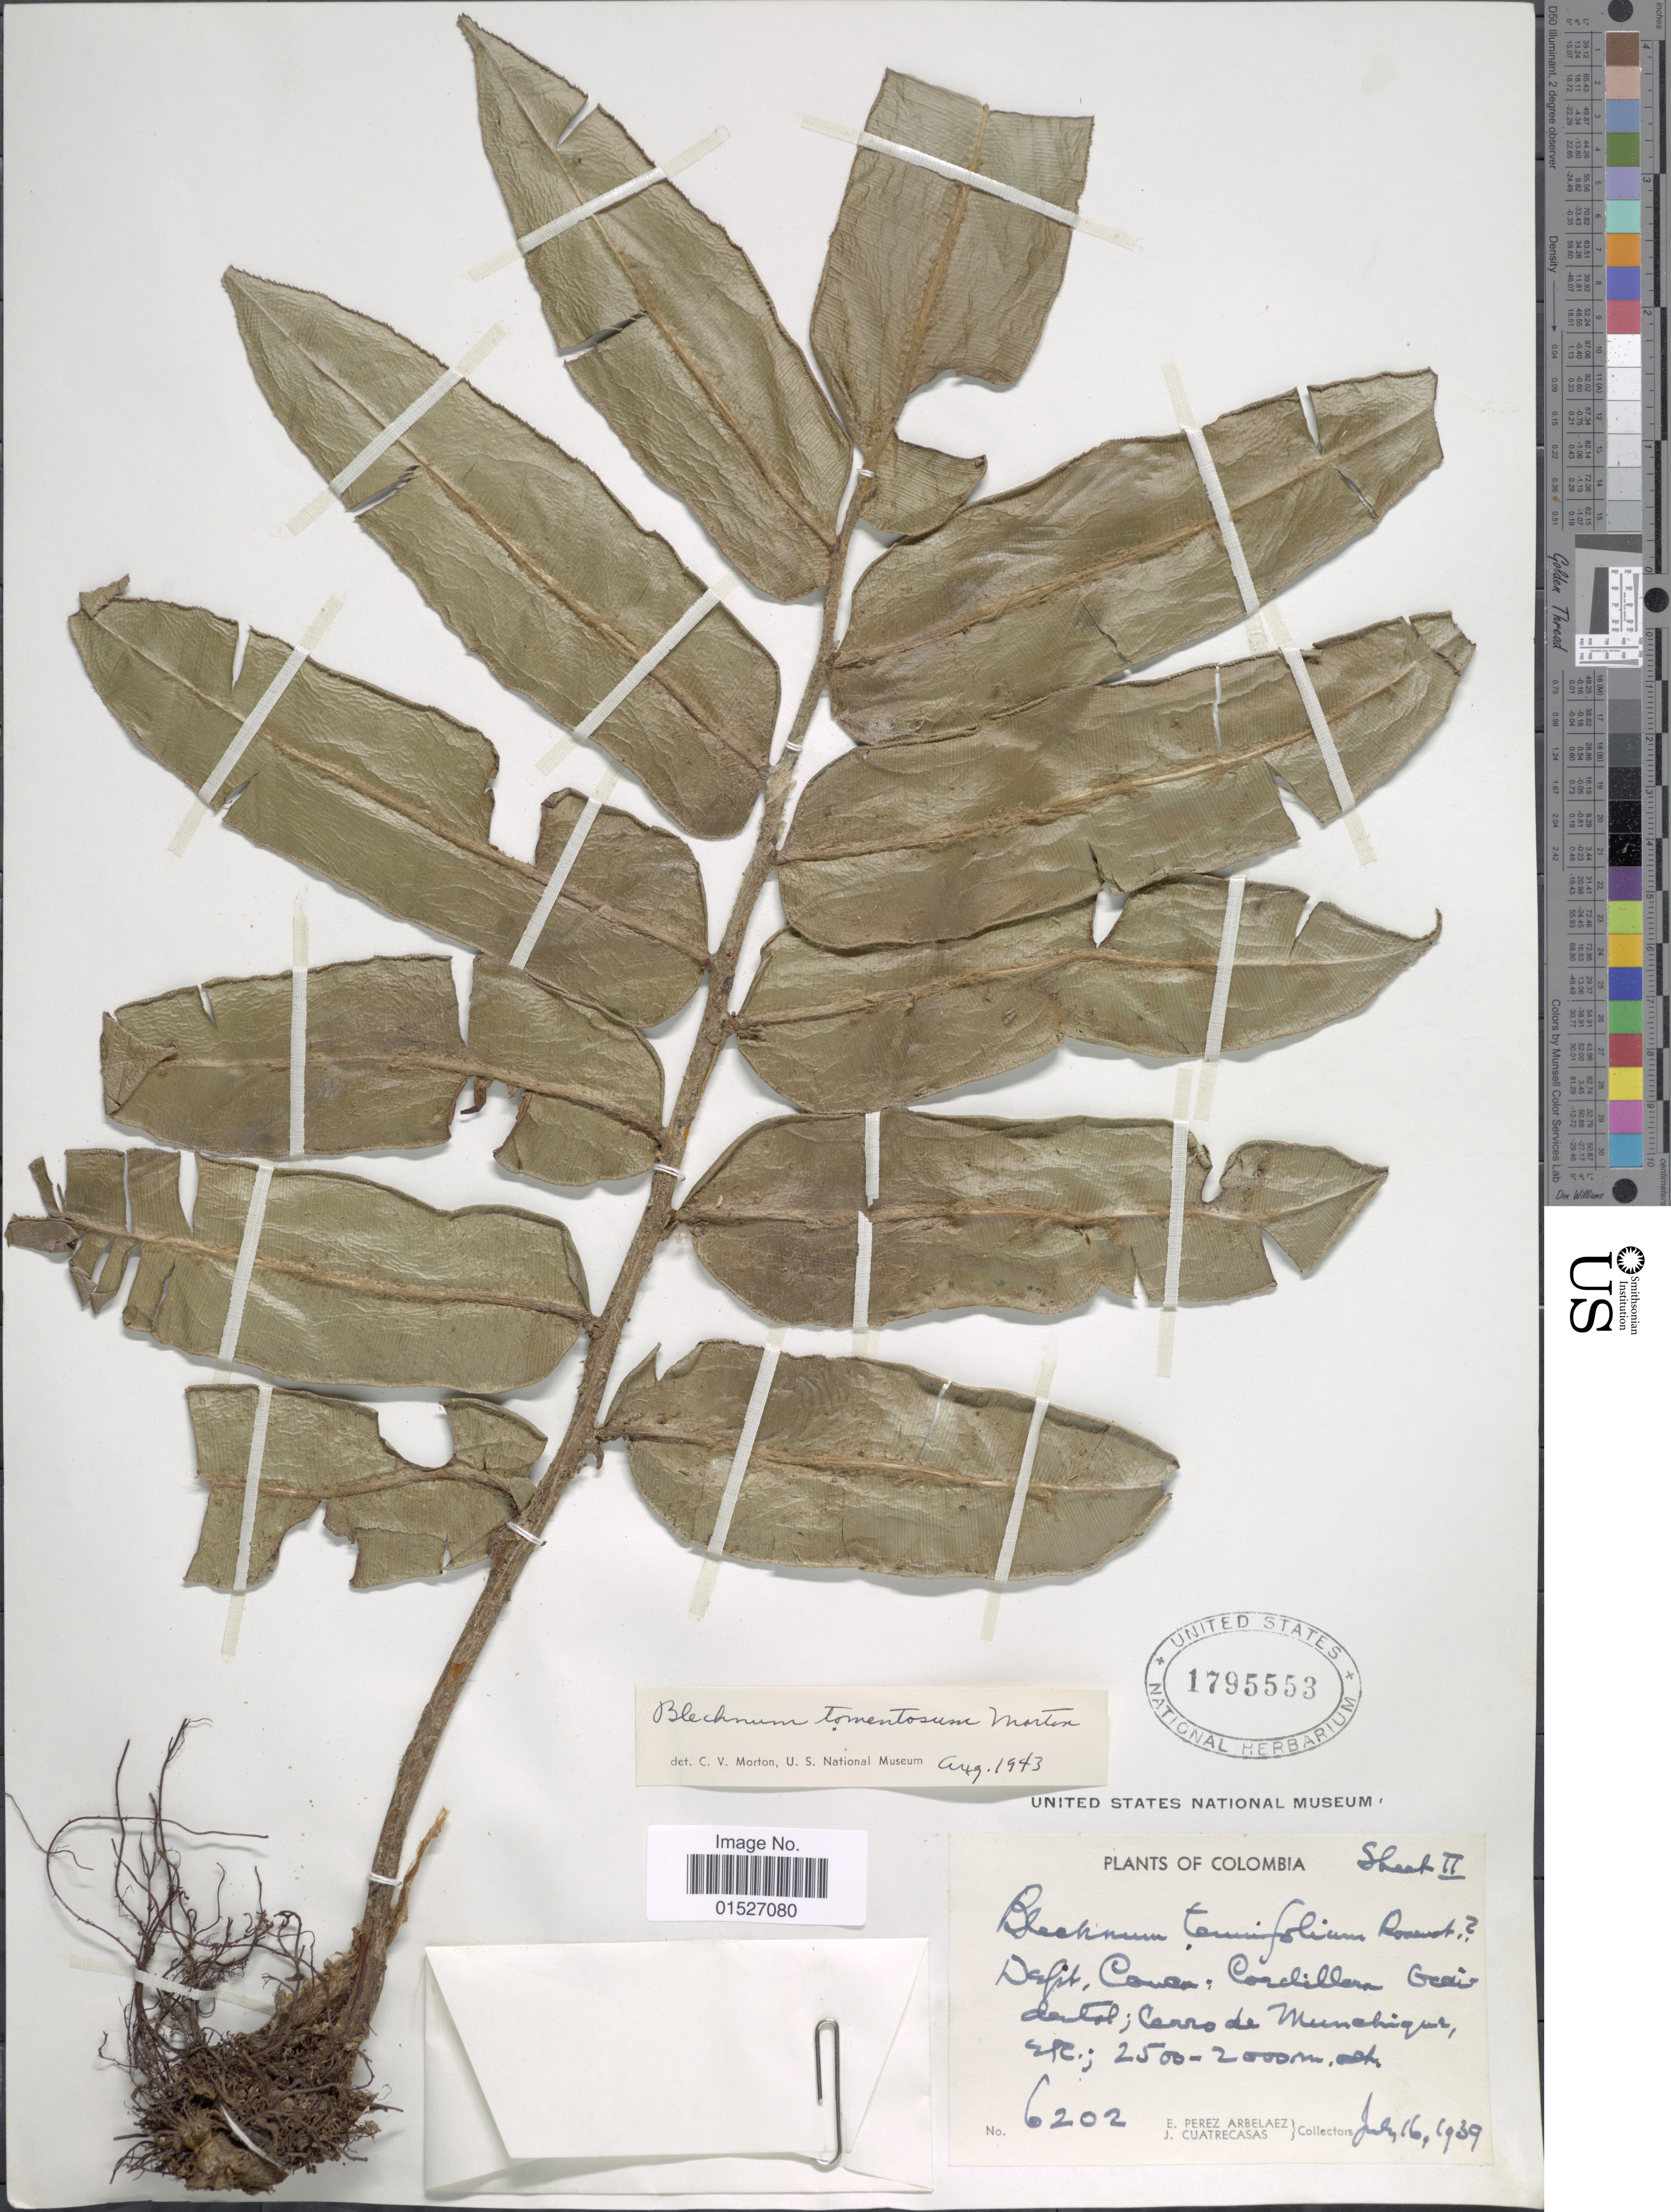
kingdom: Plantae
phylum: Tracheophyta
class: Polypodiopsida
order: Polypodiales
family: Blechnaceae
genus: Blechnum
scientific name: Blechnum tomentosum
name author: C.V. Morton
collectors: E. Pérez Arbeláez & J. Cuatrecasas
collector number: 6202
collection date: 1939-07-16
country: Colombia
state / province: Cauca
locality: Dept. Cauca: Cordillera Occidental; Cerro de Munchique.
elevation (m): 2000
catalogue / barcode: US 1795553